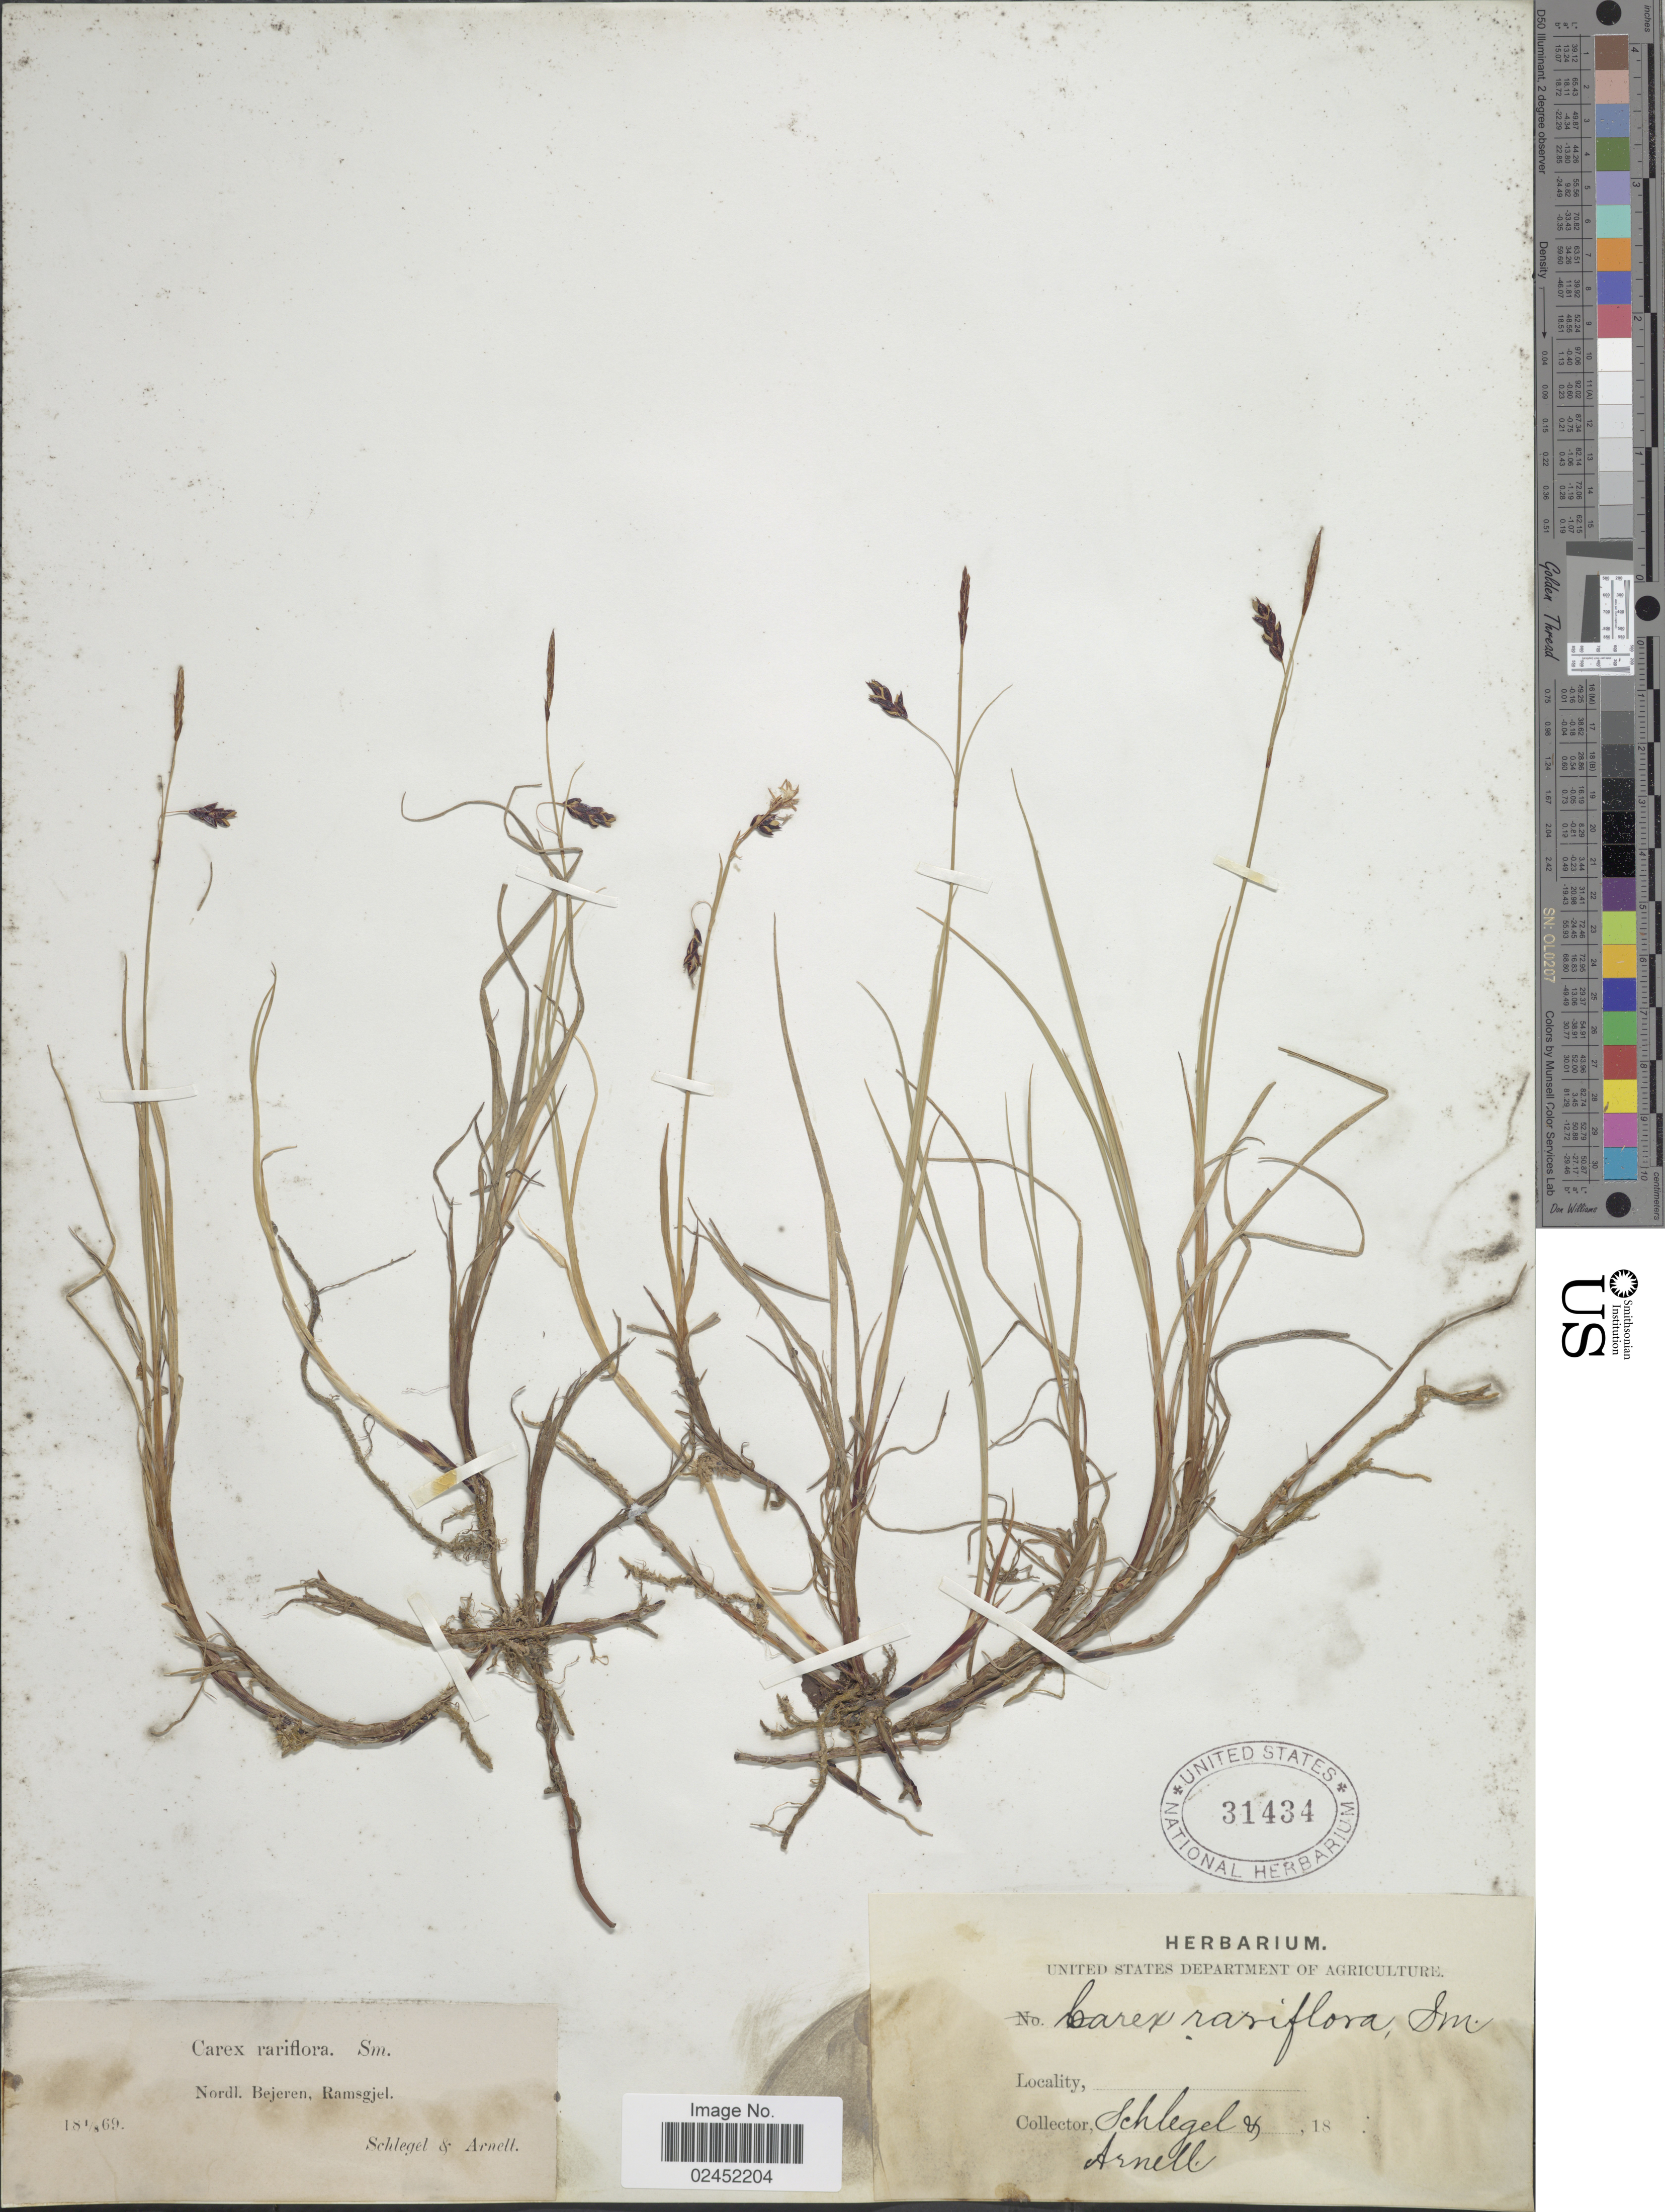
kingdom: Plantae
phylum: Tracheophyta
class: Liliopsida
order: Poales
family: Cyperaceae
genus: Carex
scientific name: Carex rariflora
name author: (Wahlenb.) Sm.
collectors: Schlegel & Arnell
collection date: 1869-08-01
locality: Nordl. Bejeren, Ramsgjel.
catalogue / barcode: US 31434